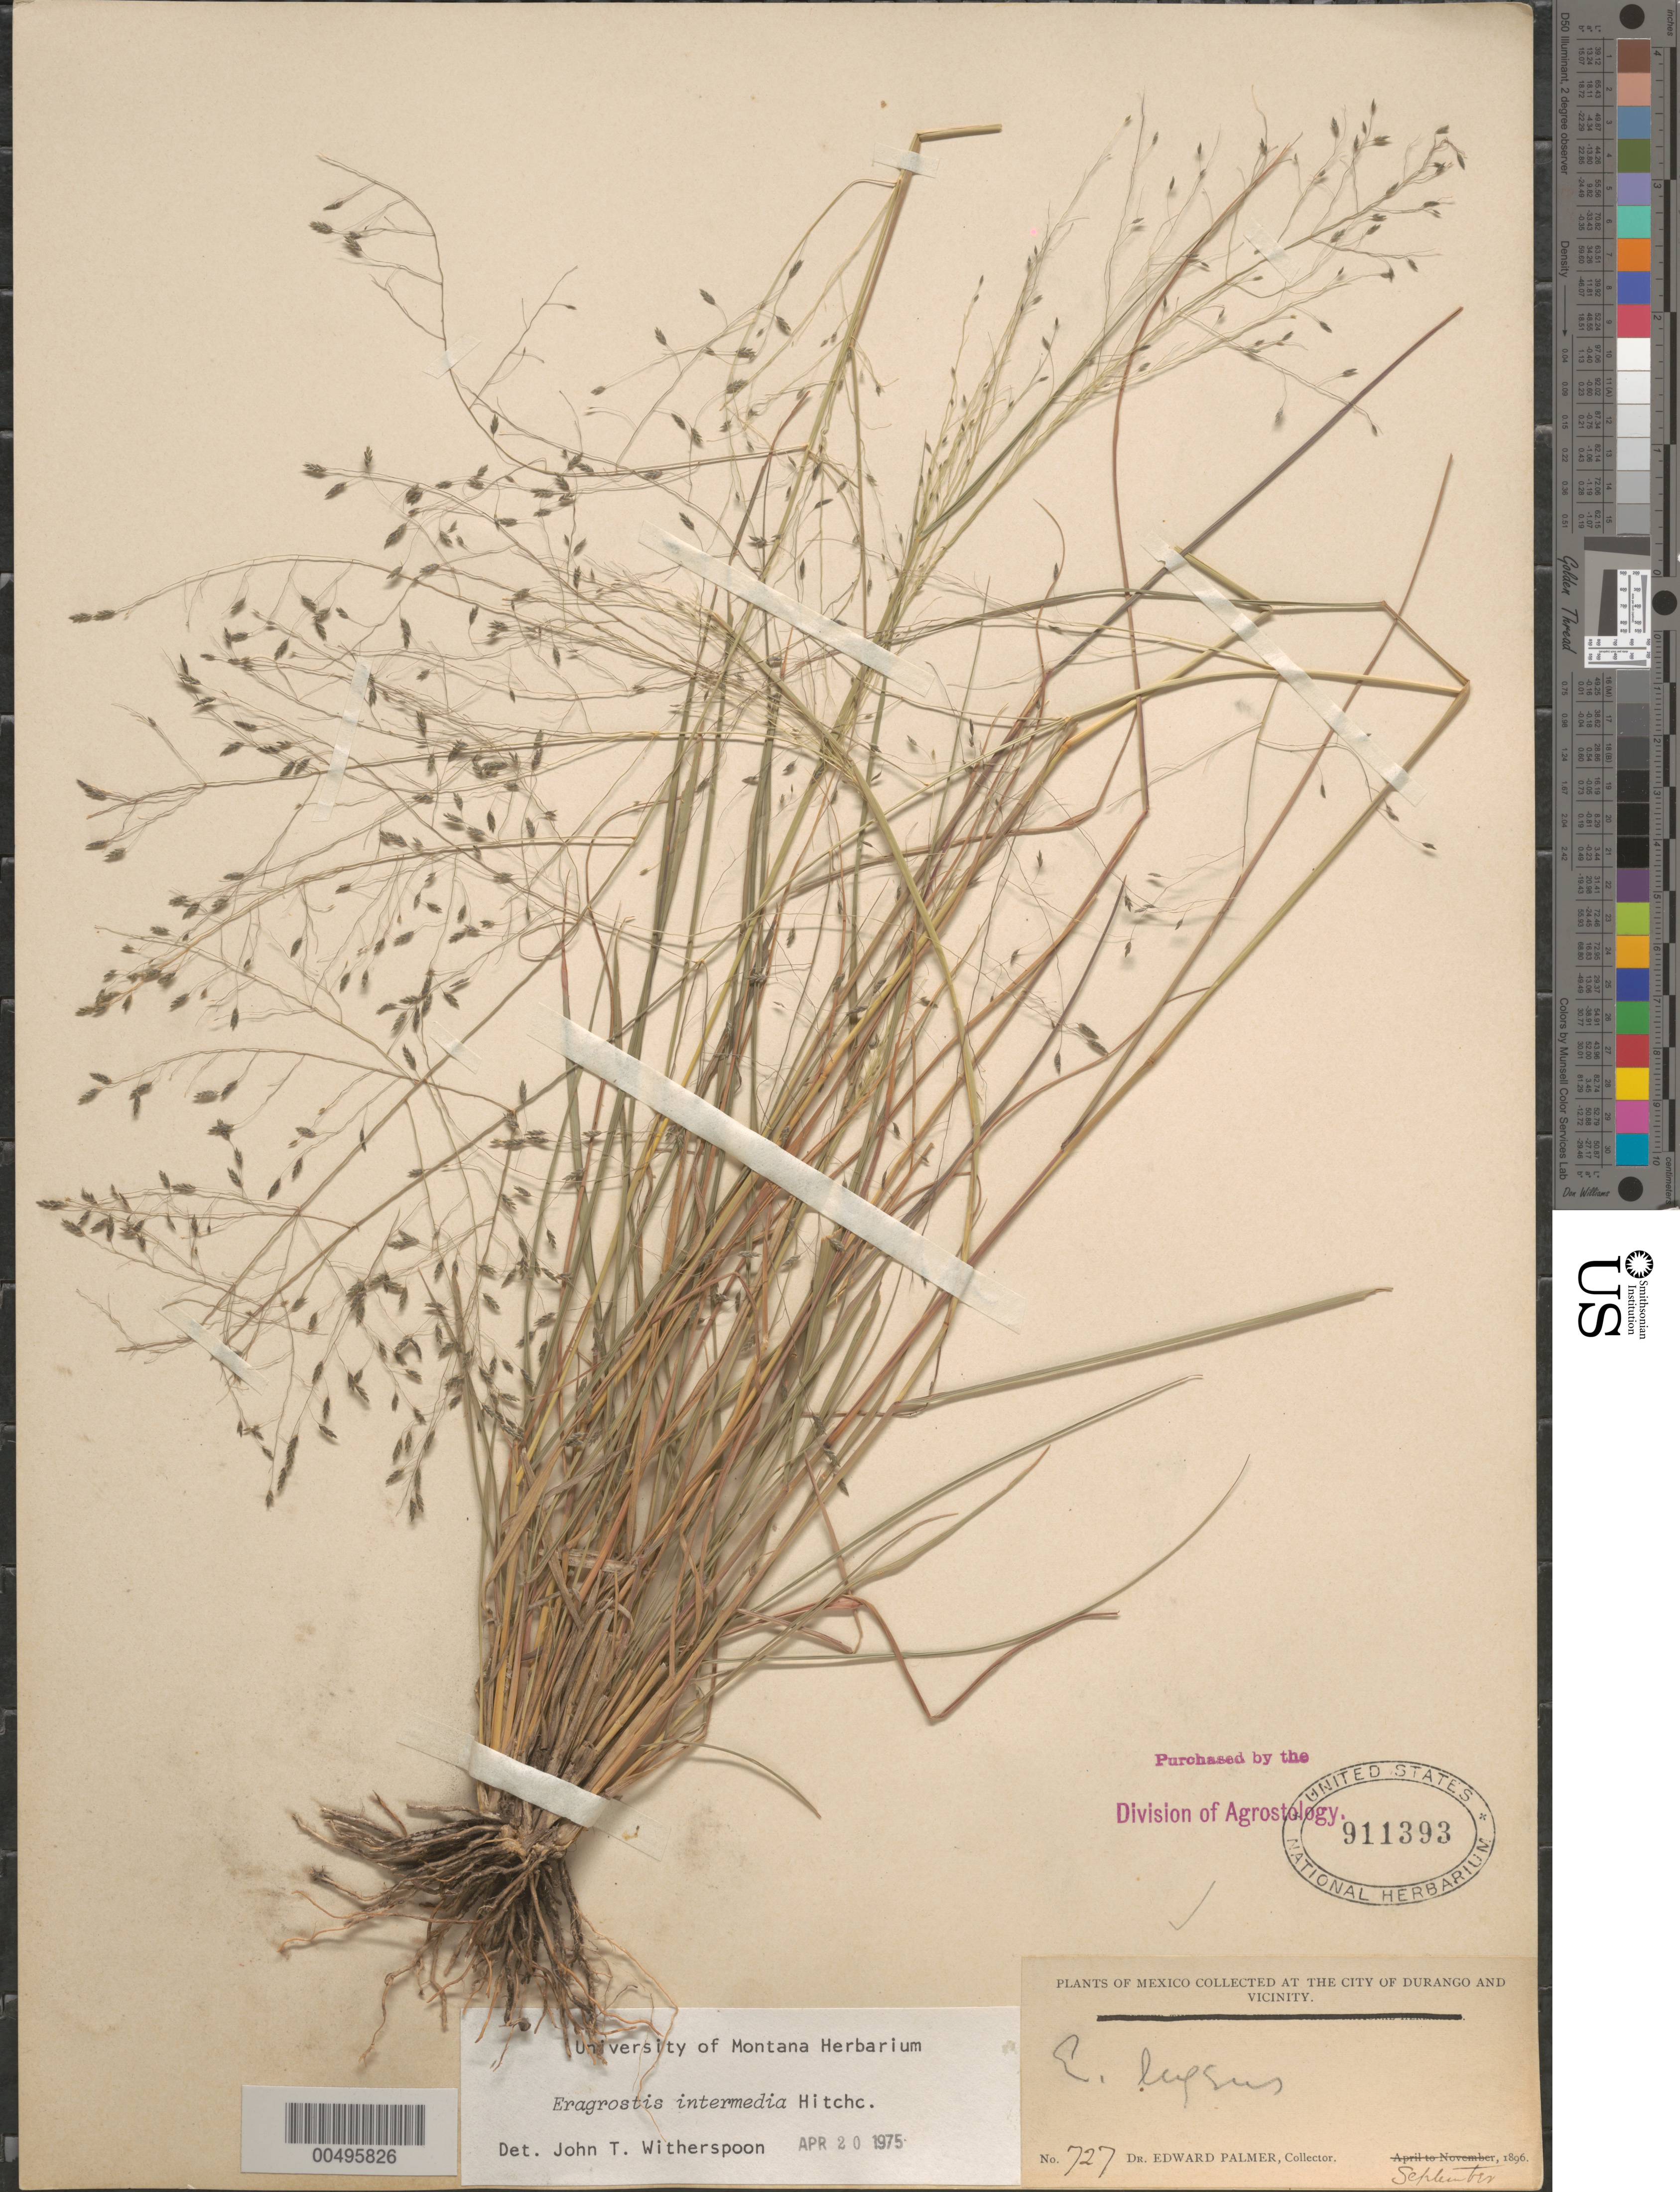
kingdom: Plantae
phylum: Tracheophyta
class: Liliopsida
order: Poales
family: Poaceae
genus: Eragrostis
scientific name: Eragrostis intermedia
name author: Hitchc.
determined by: Witherspoon, John T.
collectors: E. Palmer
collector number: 727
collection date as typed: Sep 1896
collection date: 1896-09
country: Mexico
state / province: Durango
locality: City of Durango and vicinity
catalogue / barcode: US 911393